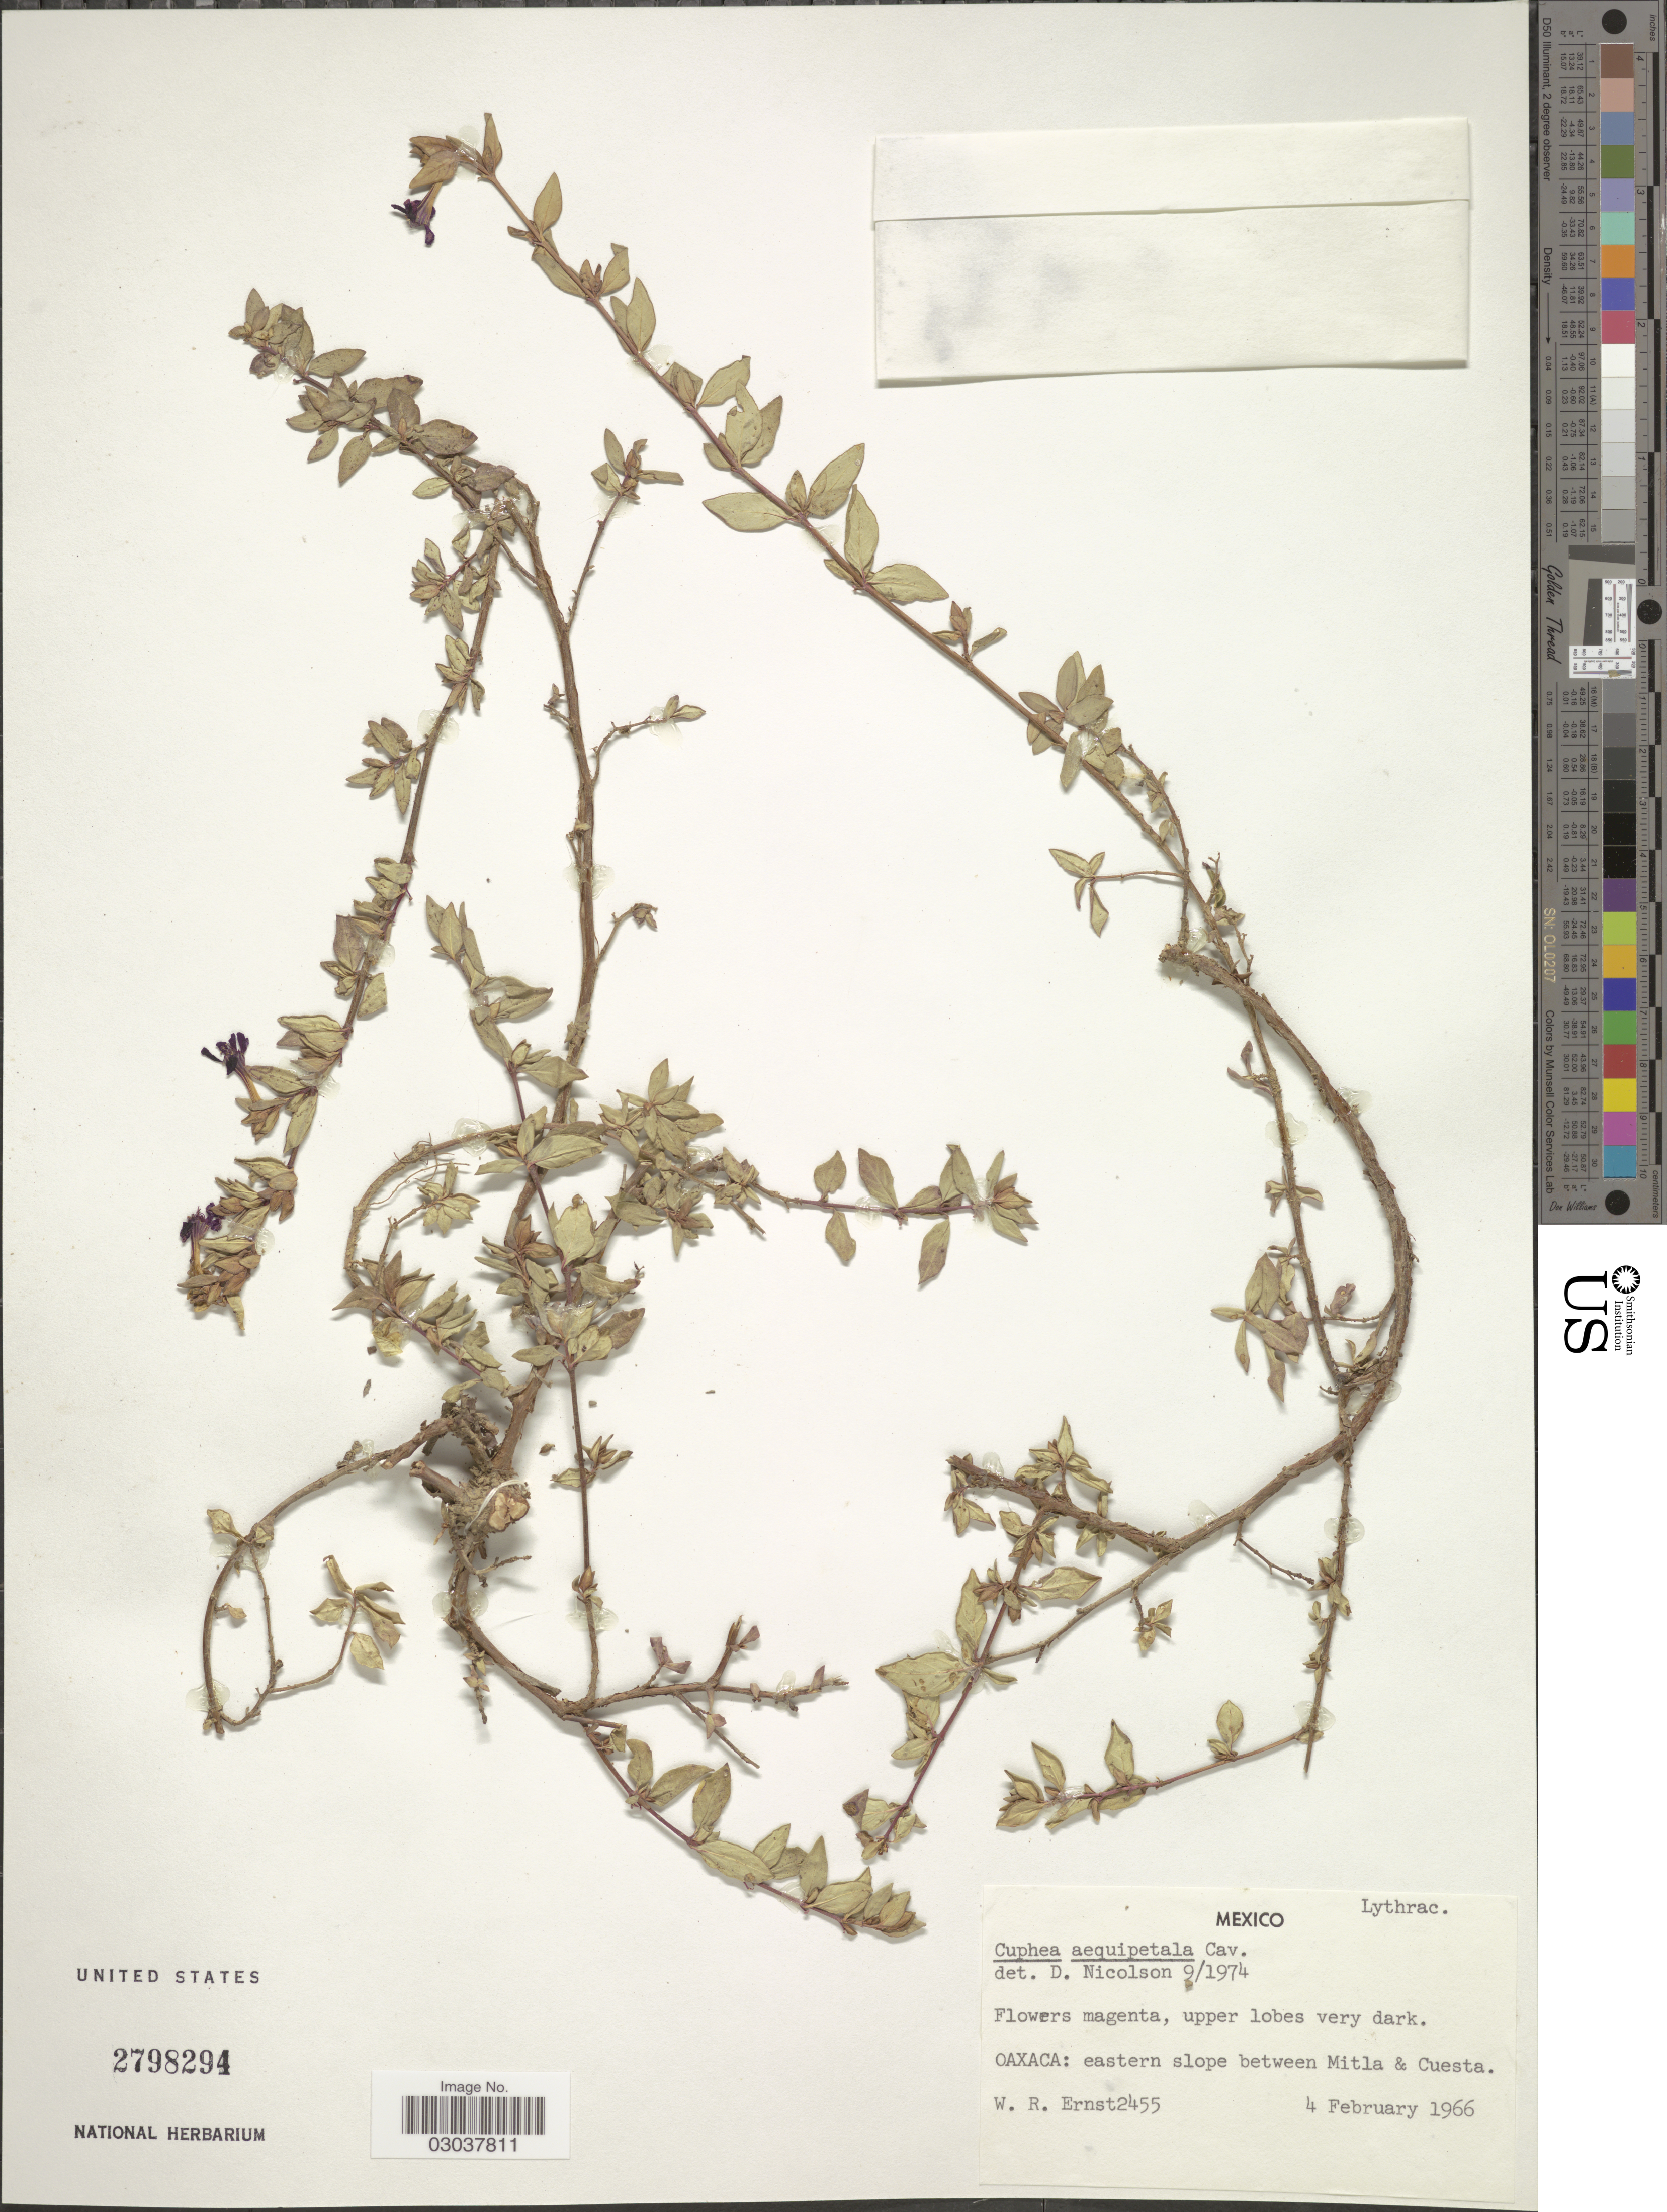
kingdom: Plantae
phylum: Tracheophyta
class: Magnoliopsida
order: Myrtales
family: Lythraceae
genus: Cuphea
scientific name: Cuphea aequipetala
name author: Cav.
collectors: W. R. Ernst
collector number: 2455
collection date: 1966-02-04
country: Mexico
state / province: Oaxaca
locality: Eastern slope between Mitla & Cuesta.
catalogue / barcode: US 2798294